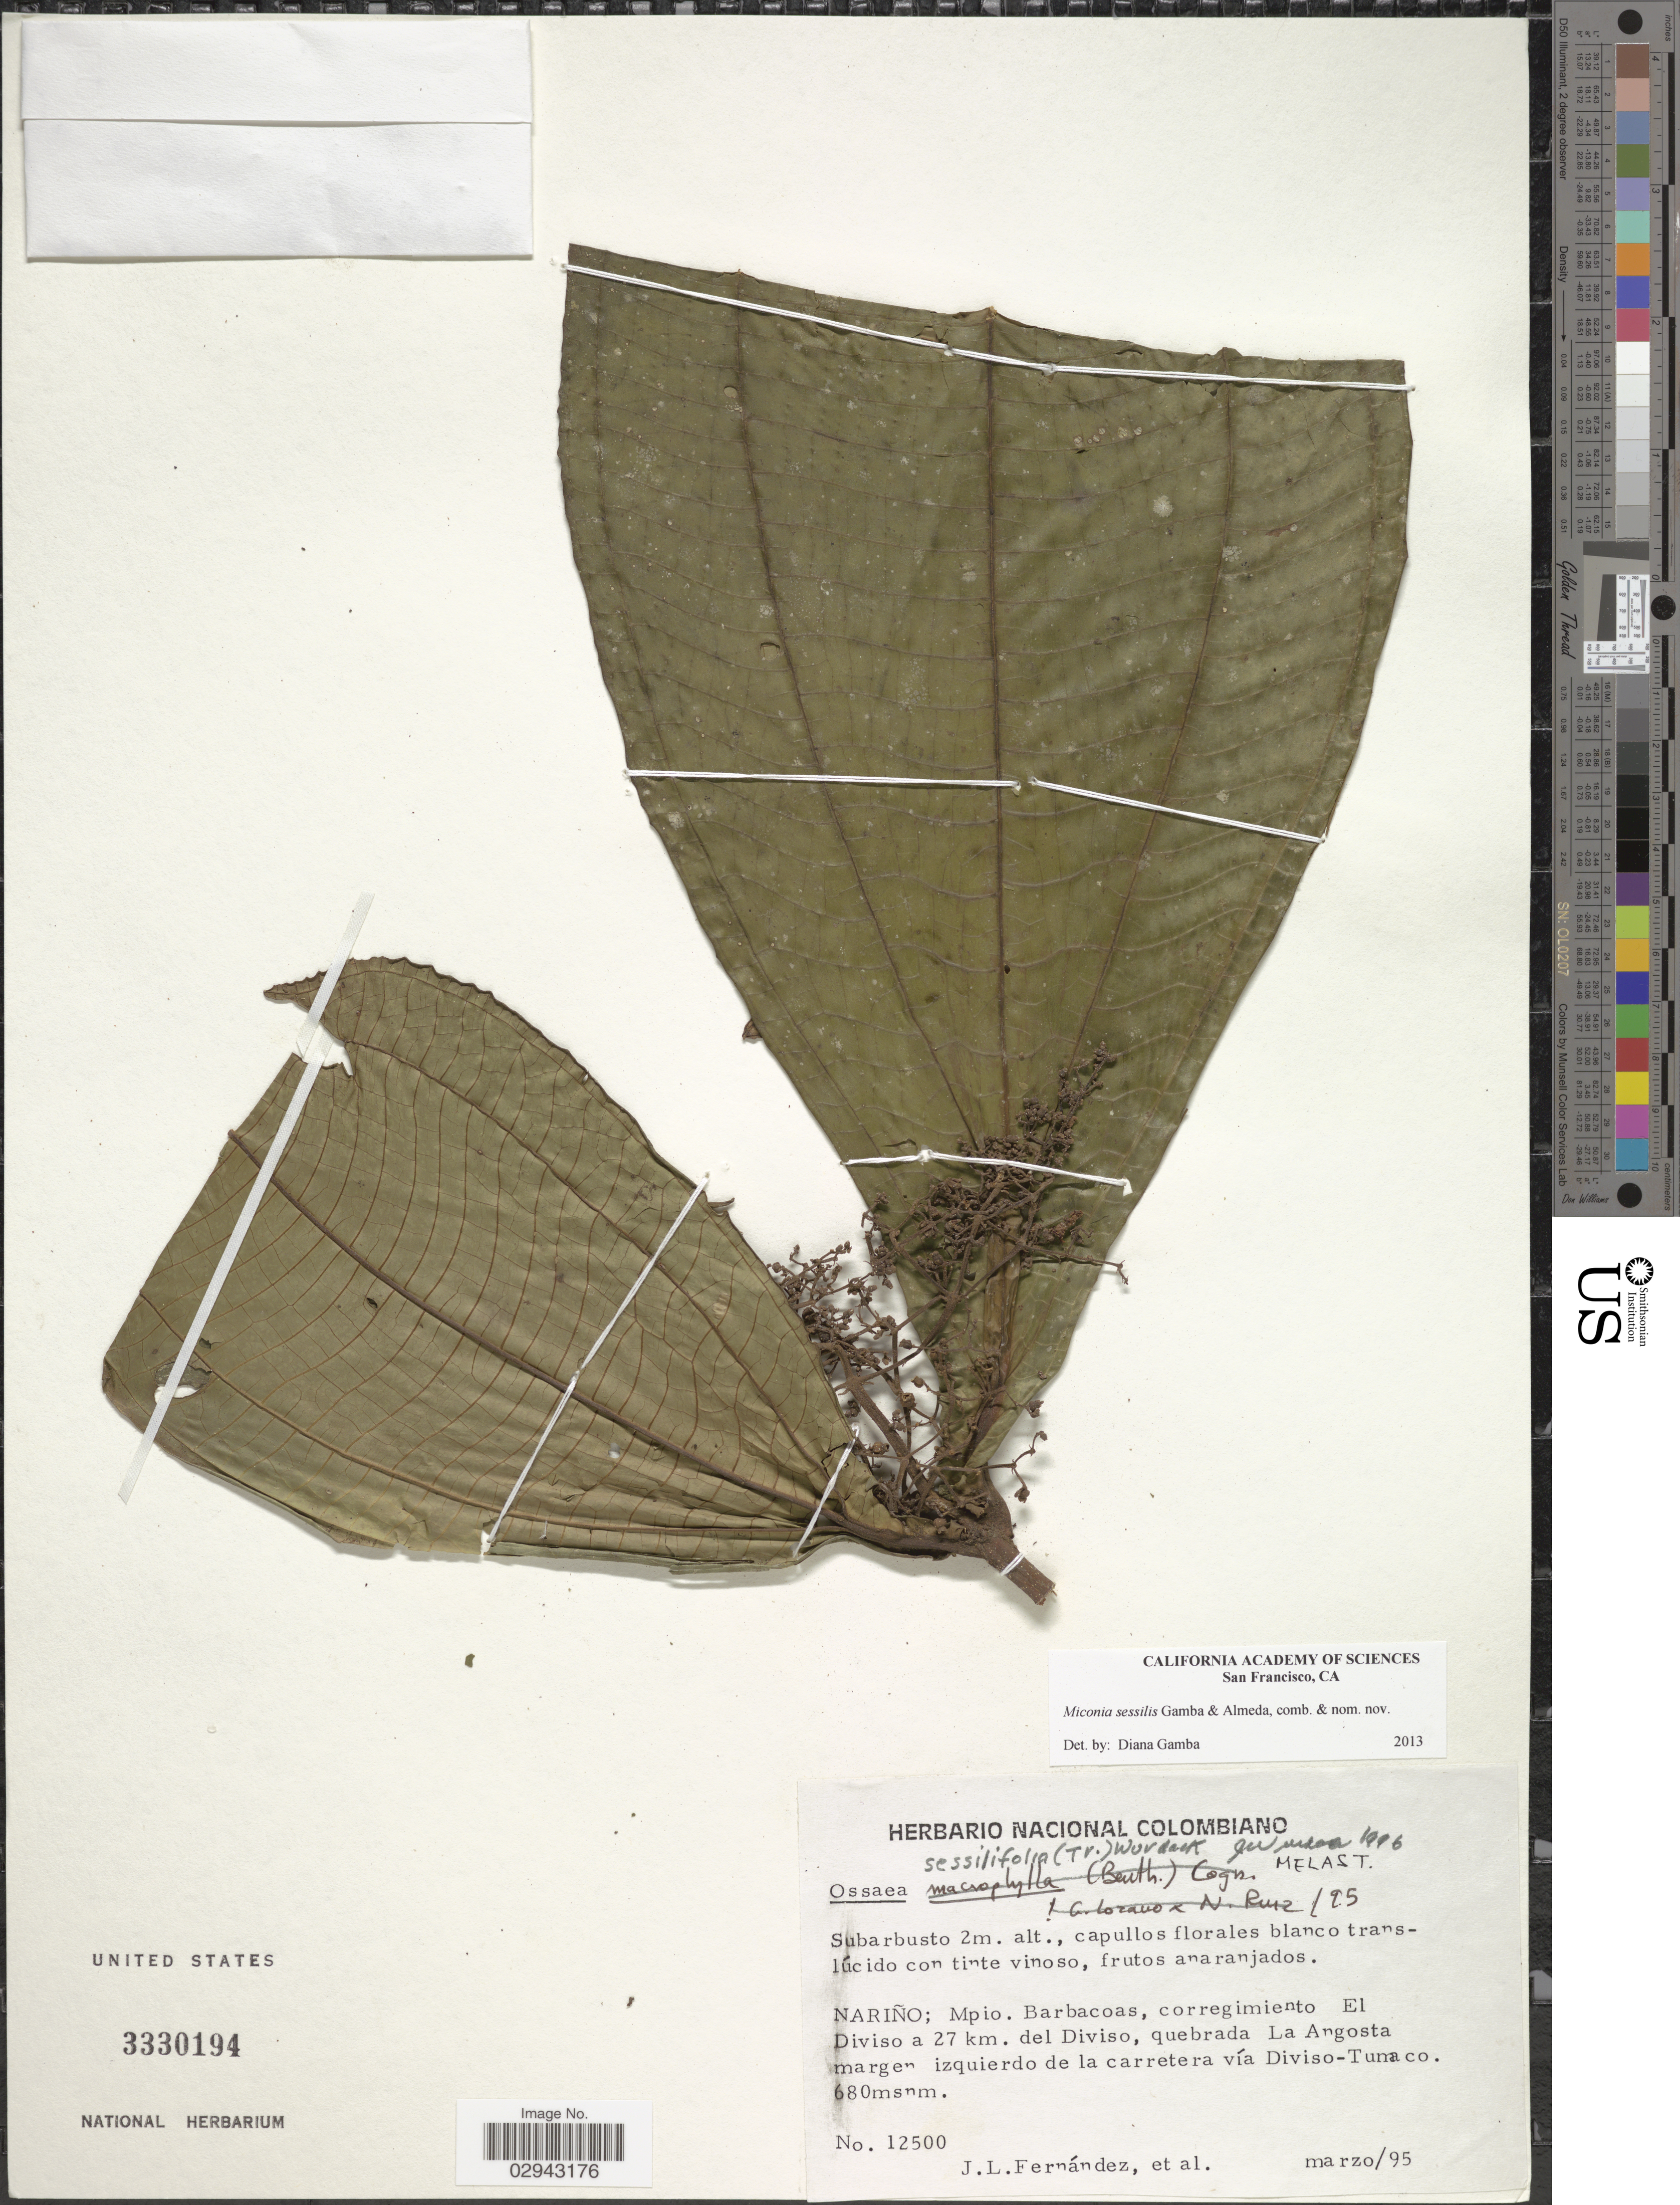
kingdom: Plantae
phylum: Tracheophyta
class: Magnoliopsida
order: Myrtales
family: Melastomataceae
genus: Miconia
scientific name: Miconia sessilis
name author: Gamba & Almeda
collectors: J. Fernández & et al.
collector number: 12500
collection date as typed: Transcribed d/m/y: /3/95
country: Colombia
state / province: Nariño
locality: Mpio. Barbacoas, corregimiente El Diviso a 27 km. del Diviso, quebrada La Angosta, margen izquierdo de la carretera vía Diviso-Tumaco.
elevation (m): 680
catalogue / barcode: US 3330194